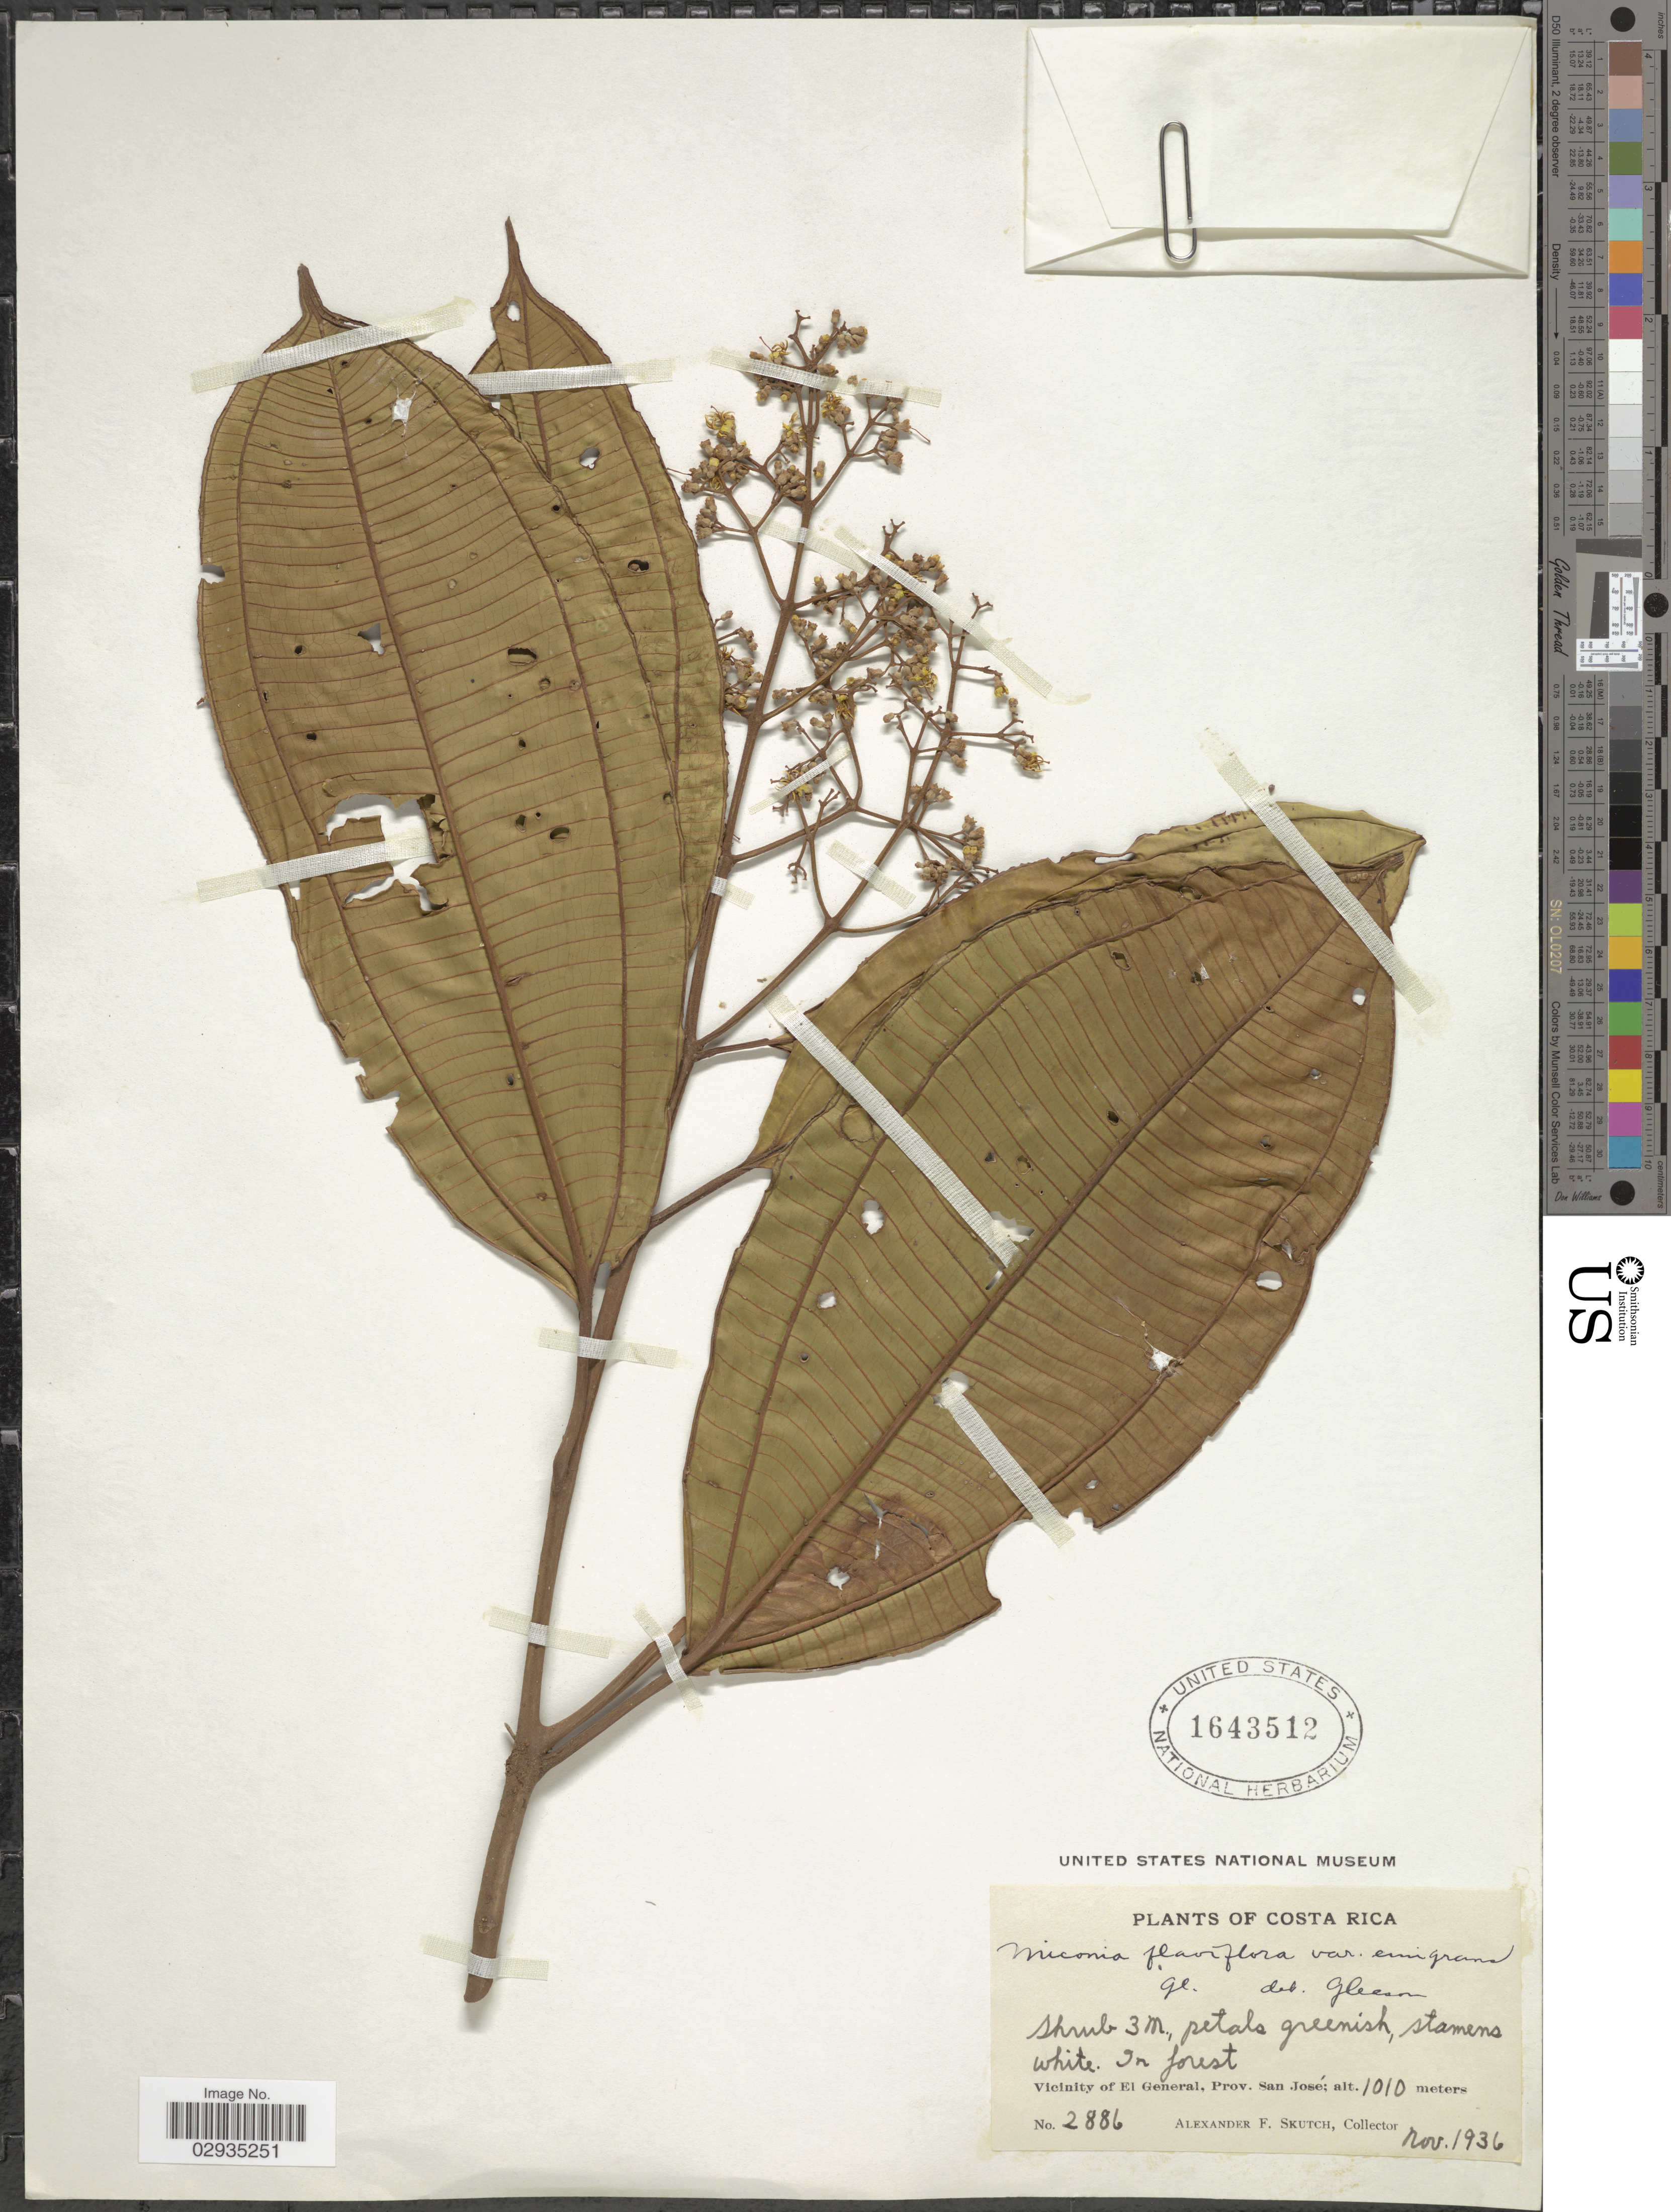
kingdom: Plantae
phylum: Tracheophyta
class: Magnoliopsida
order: Myrtales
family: Melastomataceae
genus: Miconia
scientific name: Miconia nutans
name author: Donn. Sm.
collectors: A. F. Skutch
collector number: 2886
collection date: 1936-11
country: Costa Rica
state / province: San José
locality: Vicinity of El General.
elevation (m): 1010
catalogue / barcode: US 1643512